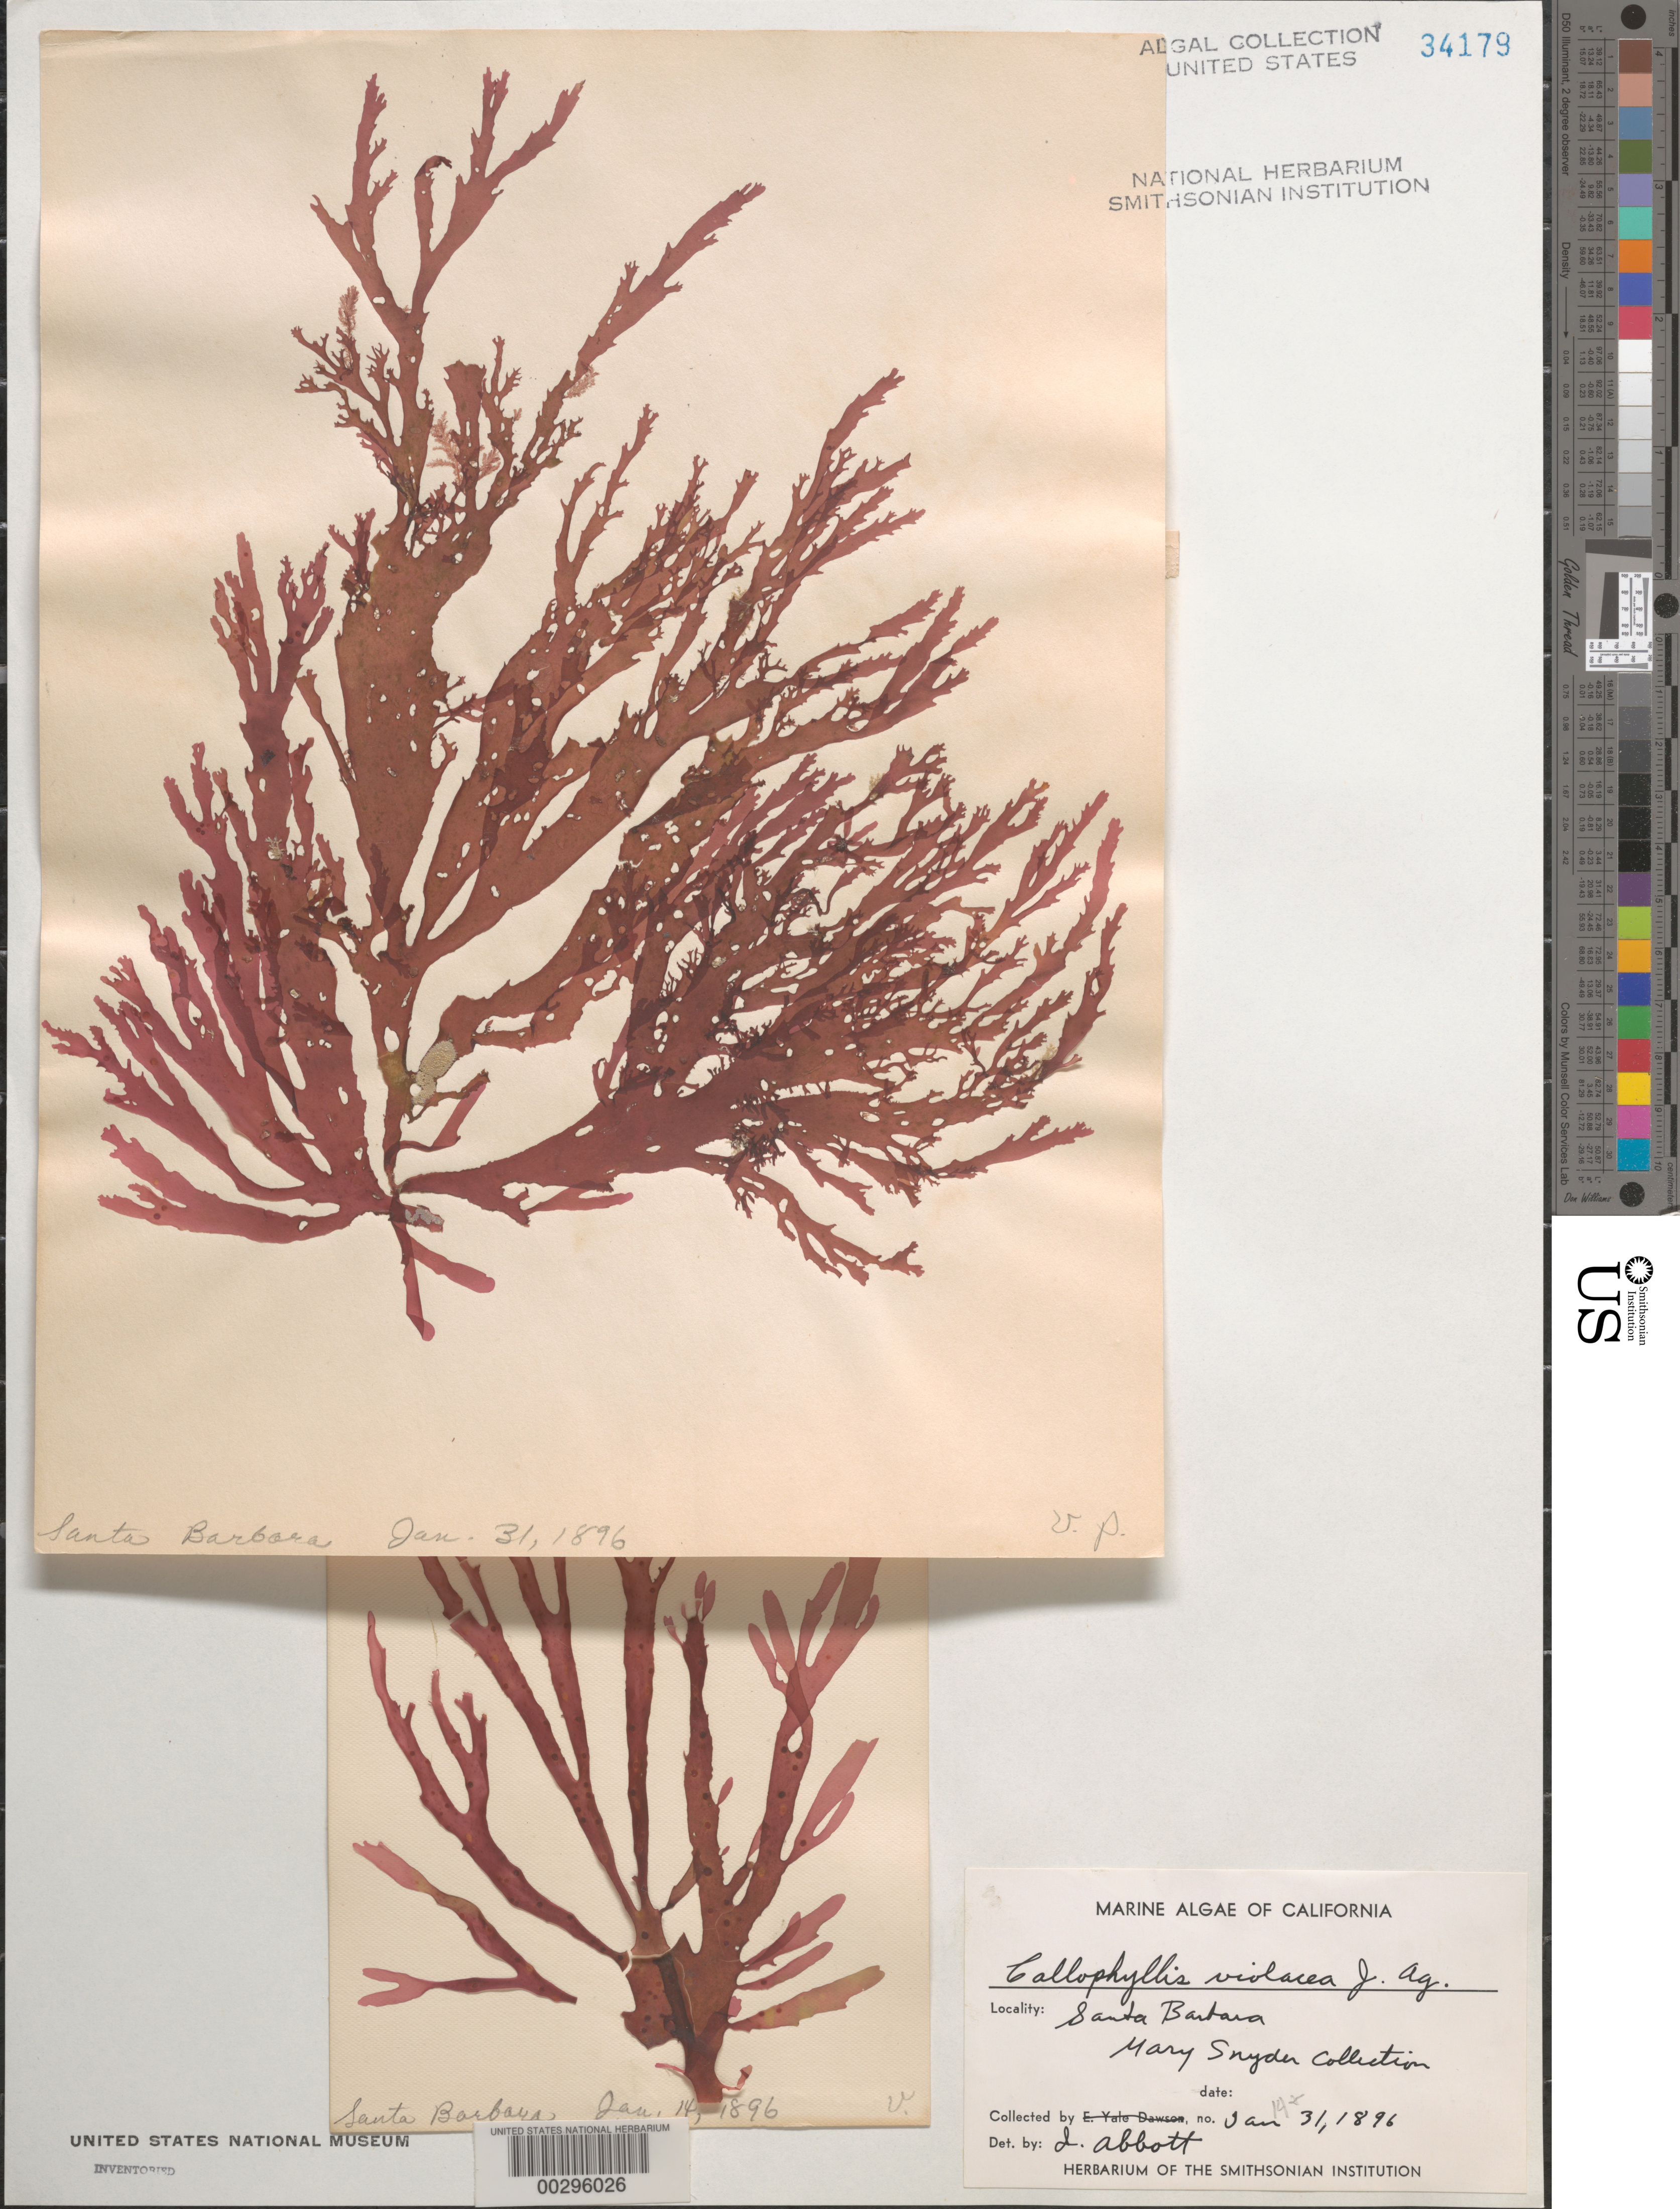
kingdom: Plantae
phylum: Rhodophyta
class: Florideophyceae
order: Gigartinales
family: Kallymeniaceae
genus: Callophyllis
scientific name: Callophyllis violacea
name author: J. Agardh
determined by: Abbott, Isabella A.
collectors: M. Snyder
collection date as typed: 14 Jan 1896 AND 31 Jan 1896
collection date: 1896-01-14,1896-01-31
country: United States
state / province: California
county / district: Santa Barbara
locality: Santa Barbara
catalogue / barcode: US 34179